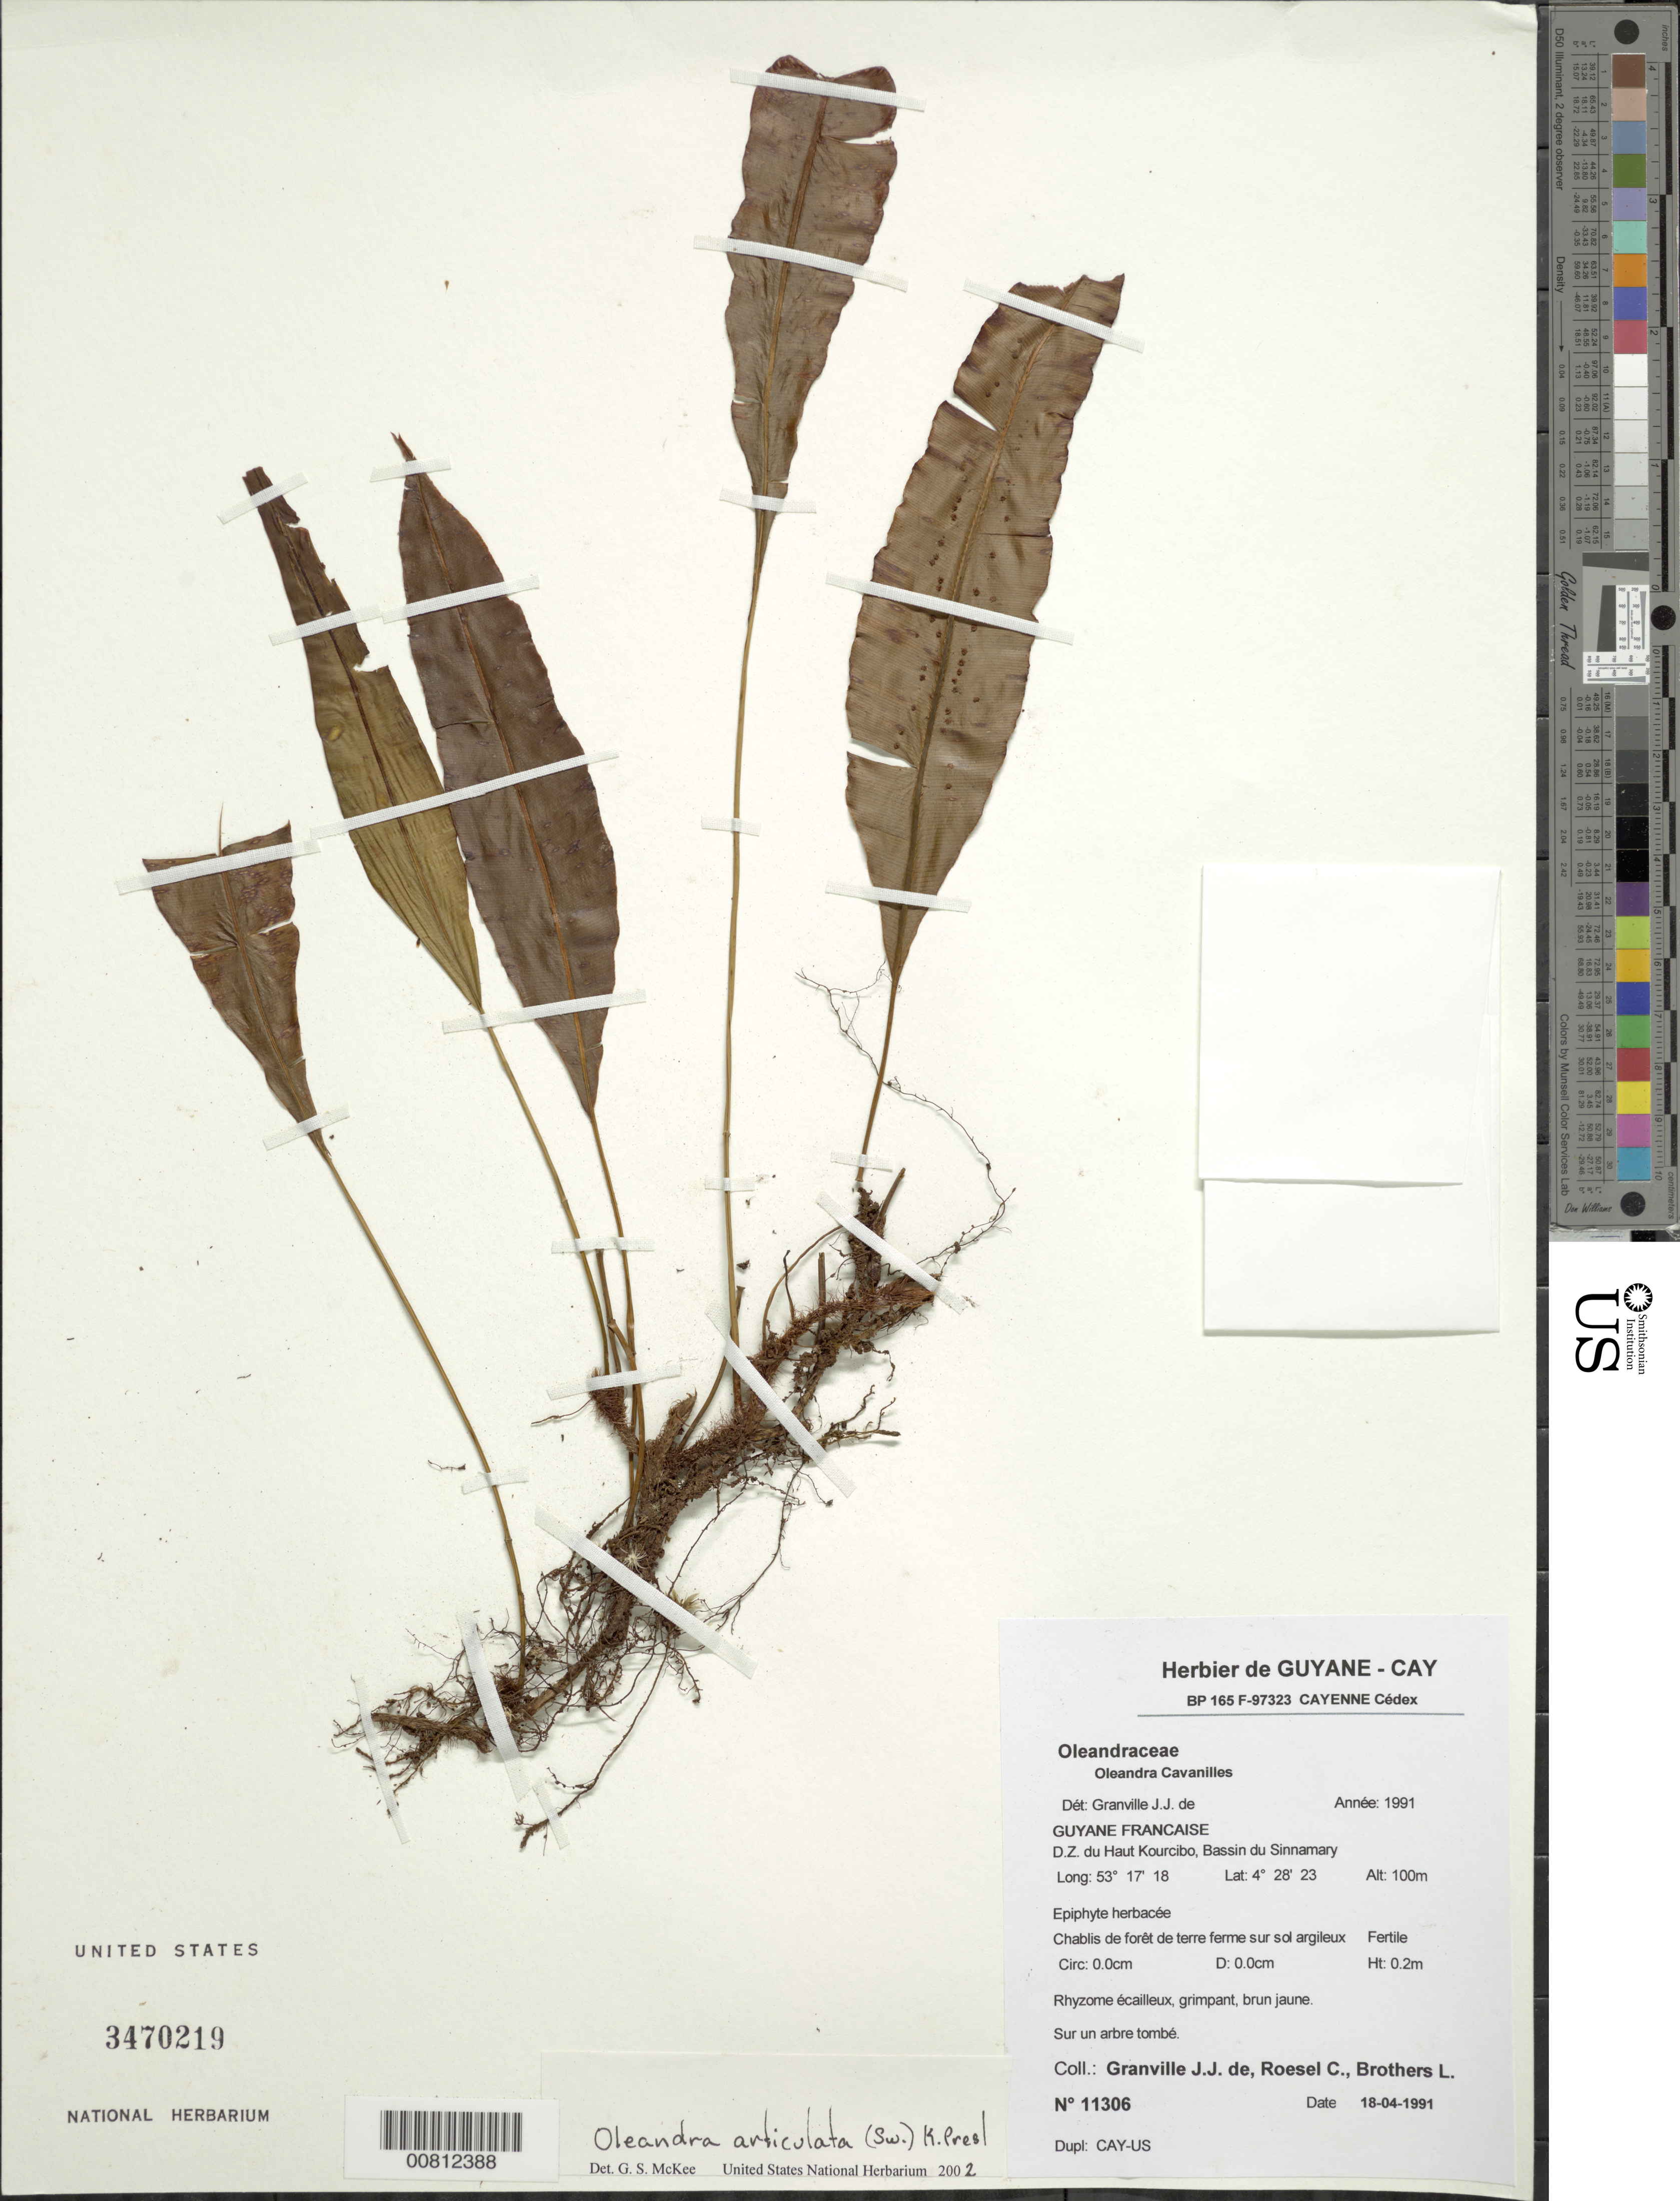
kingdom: Plantae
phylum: Tracheophyta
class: Polypodiopsida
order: Polypodiales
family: Oleandraceae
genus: Oleandra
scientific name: Oleandra articulata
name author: (Sw.) C. Presl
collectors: J.-J. de Granville, C. S. Roesel & L. Brothers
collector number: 11306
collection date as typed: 18-Apr-91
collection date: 1991-04-18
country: French Guiana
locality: D.Z. du Haut-Kourcibo, Bassin du Sinnamary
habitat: Chablis de forêt de terre ferme sur sol argileux; sure un arbre tombe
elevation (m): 100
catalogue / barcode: US 3470219